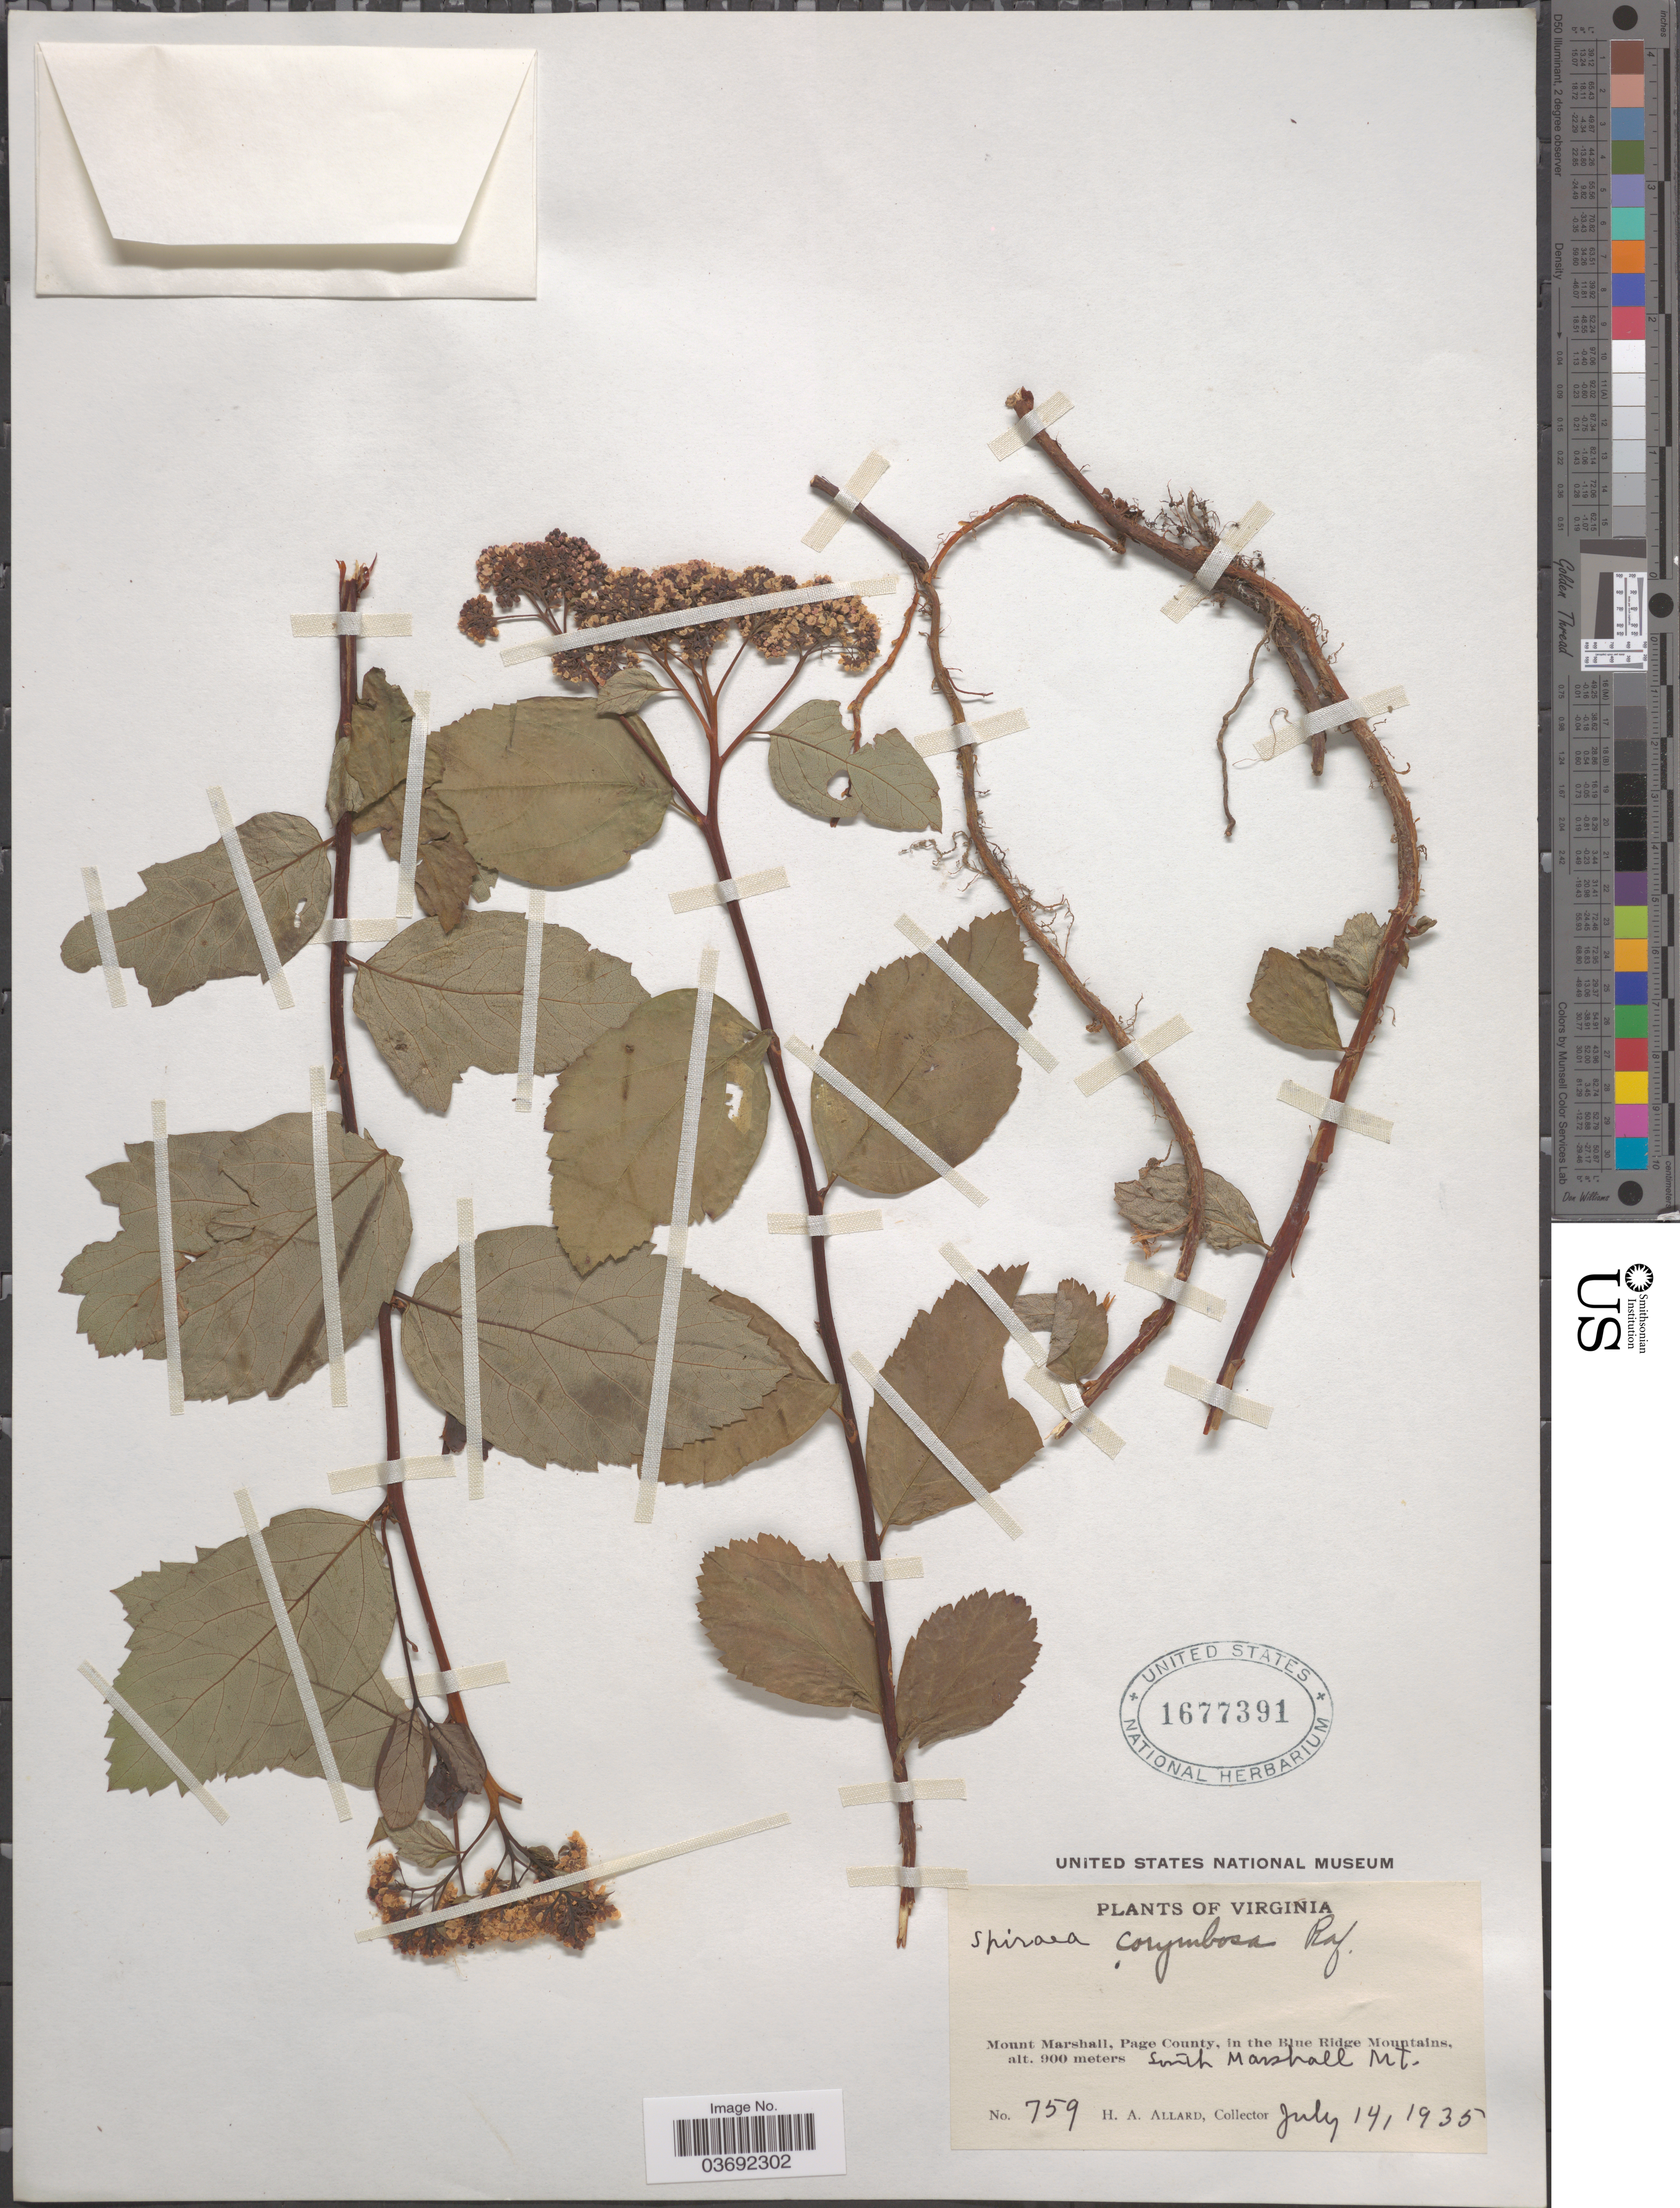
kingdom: Plantae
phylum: Tracheophyta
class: Magnoliopsida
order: Rosales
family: Rosaceae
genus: Spiraea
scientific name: Spiraea corymbosa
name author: Raf.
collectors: H. A. Allard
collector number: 759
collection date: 1935-07-14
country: United States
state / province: Virginia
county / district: Page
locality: Mount Marshall, in the Blue Ridge Mountains. South Marshall Mt.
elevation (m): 900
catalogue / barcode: US 1677391